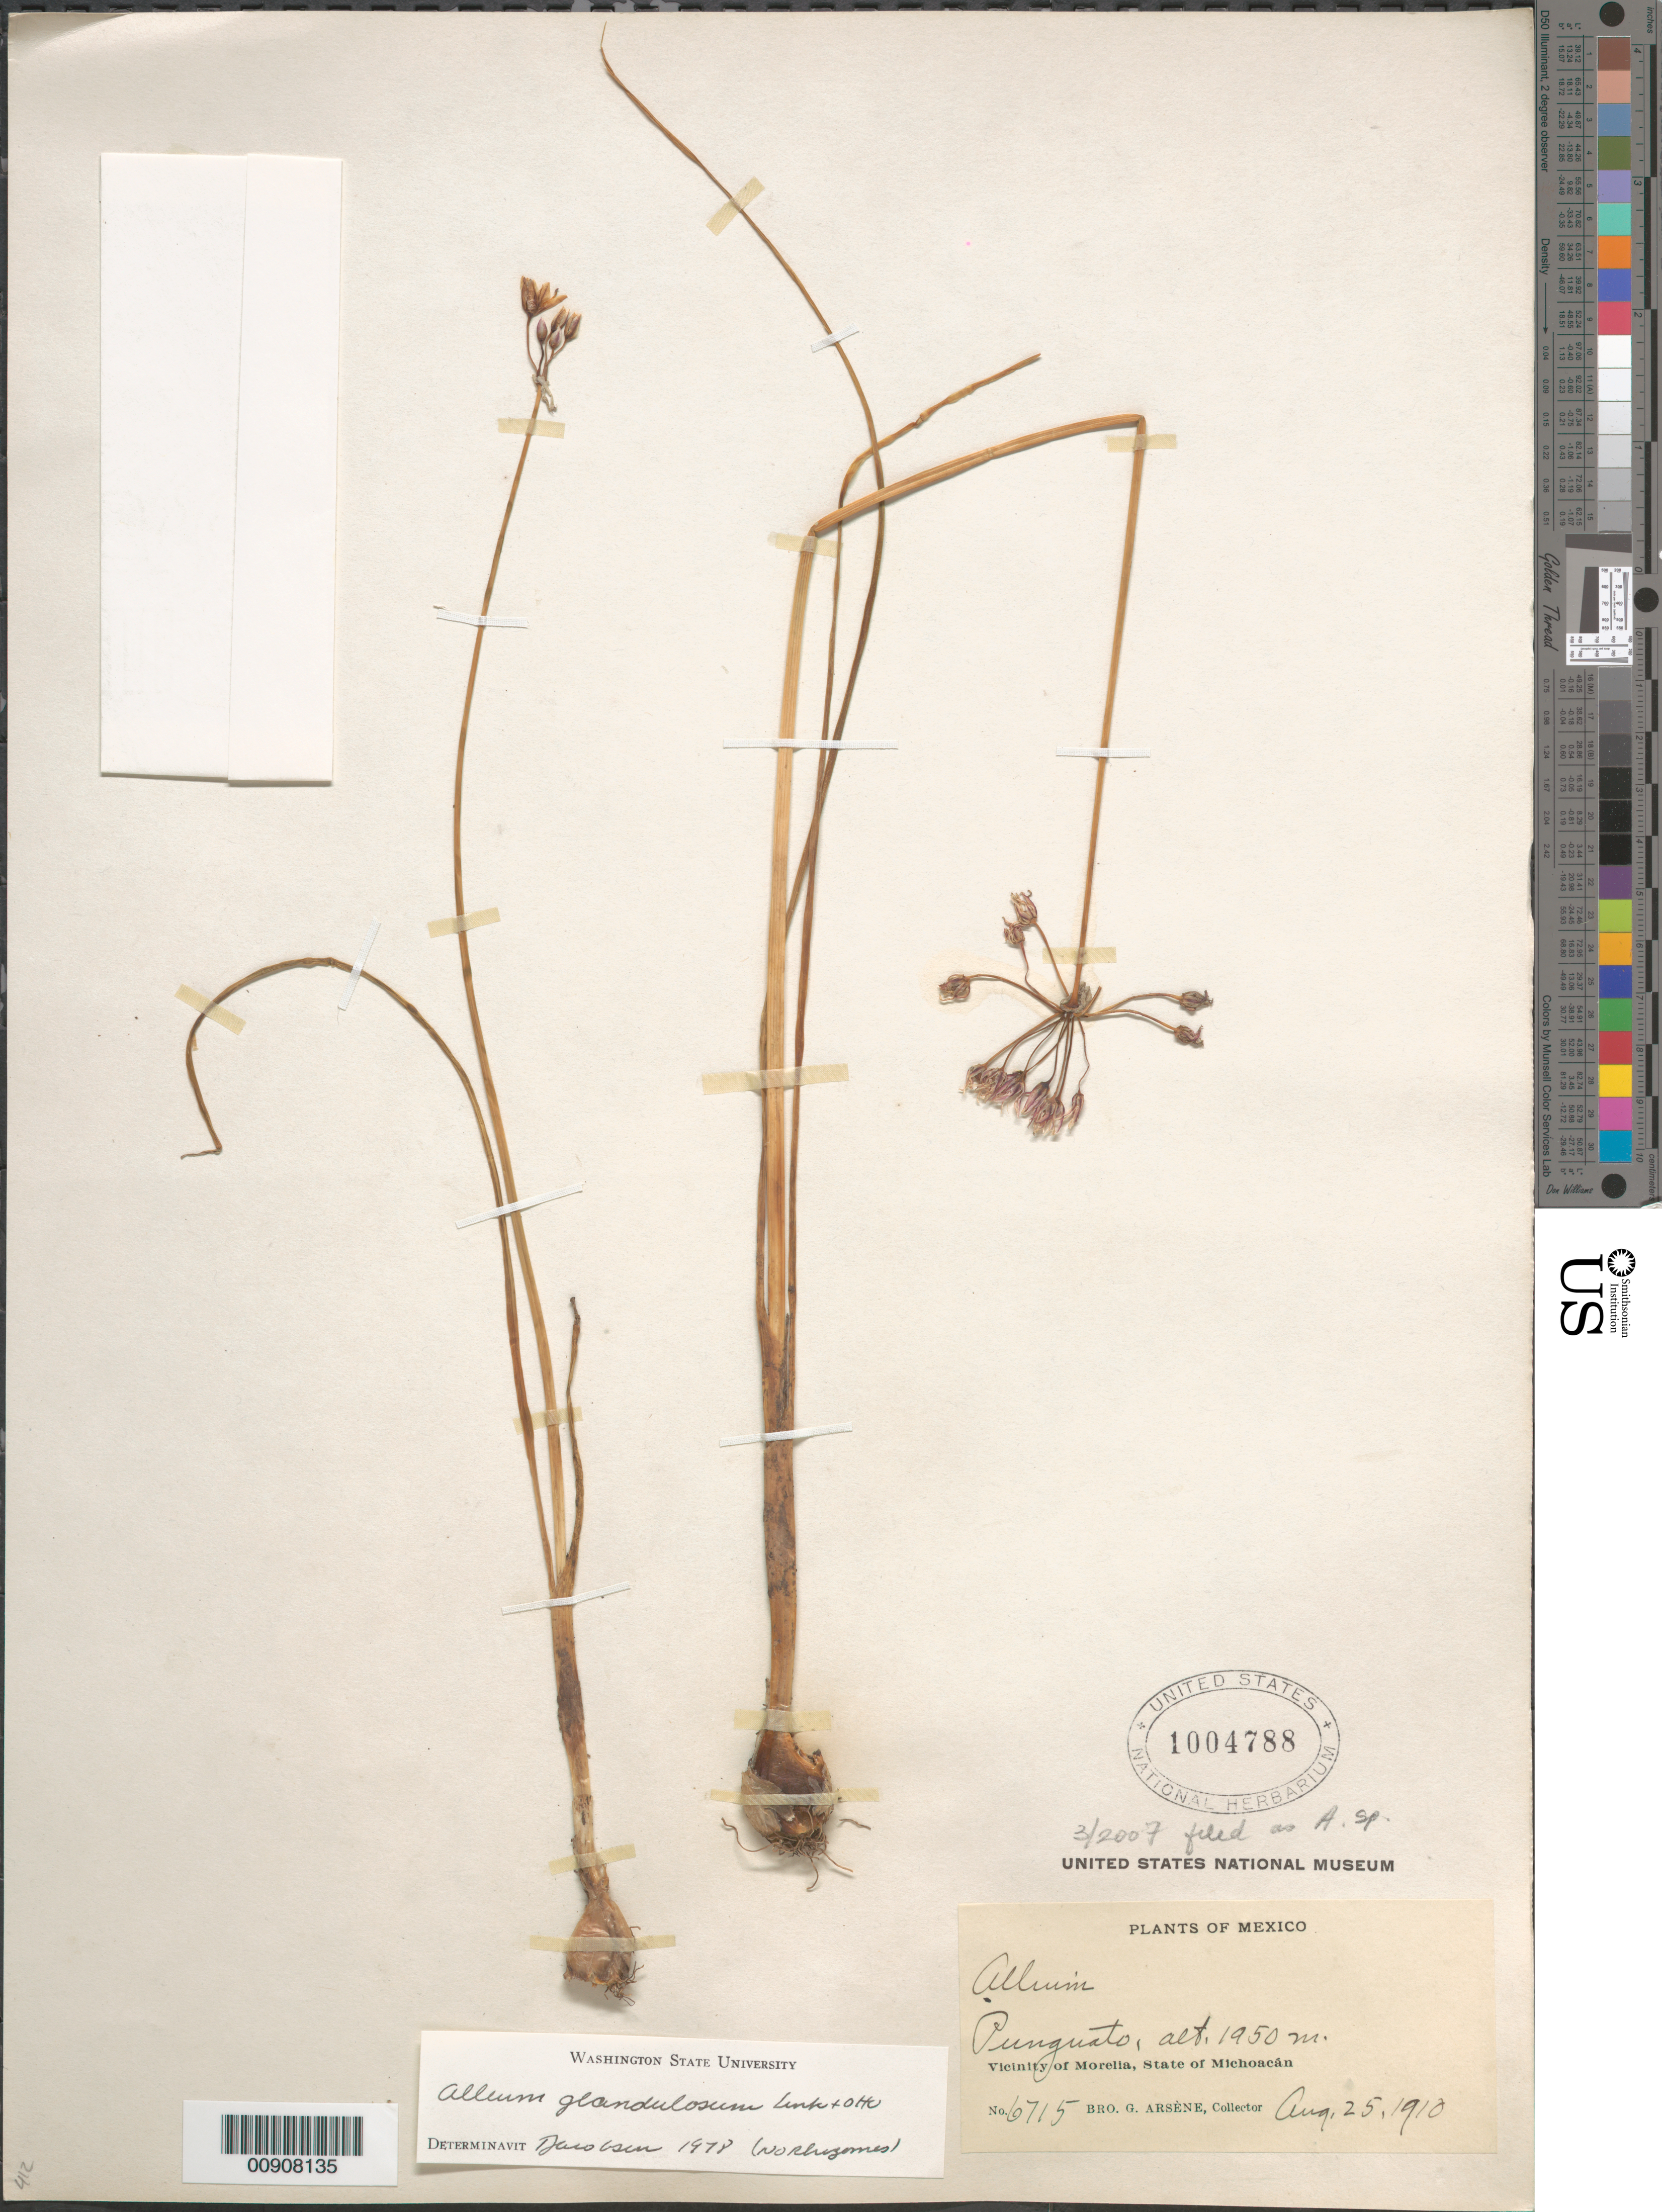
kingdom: Plantae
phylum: Tracheophyta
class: Liliopsida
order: Asparagales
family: Amaryllidaceae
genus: Allium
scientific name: Allium sp.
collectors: Bro. G. Arsène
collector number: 6715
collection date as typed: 25 Aug 1910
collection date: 1910-08-25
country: Mexico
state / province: Michoacán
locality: Punguato. Vicinity of Morelia, State of Michoacán.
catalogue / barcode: US 1004788